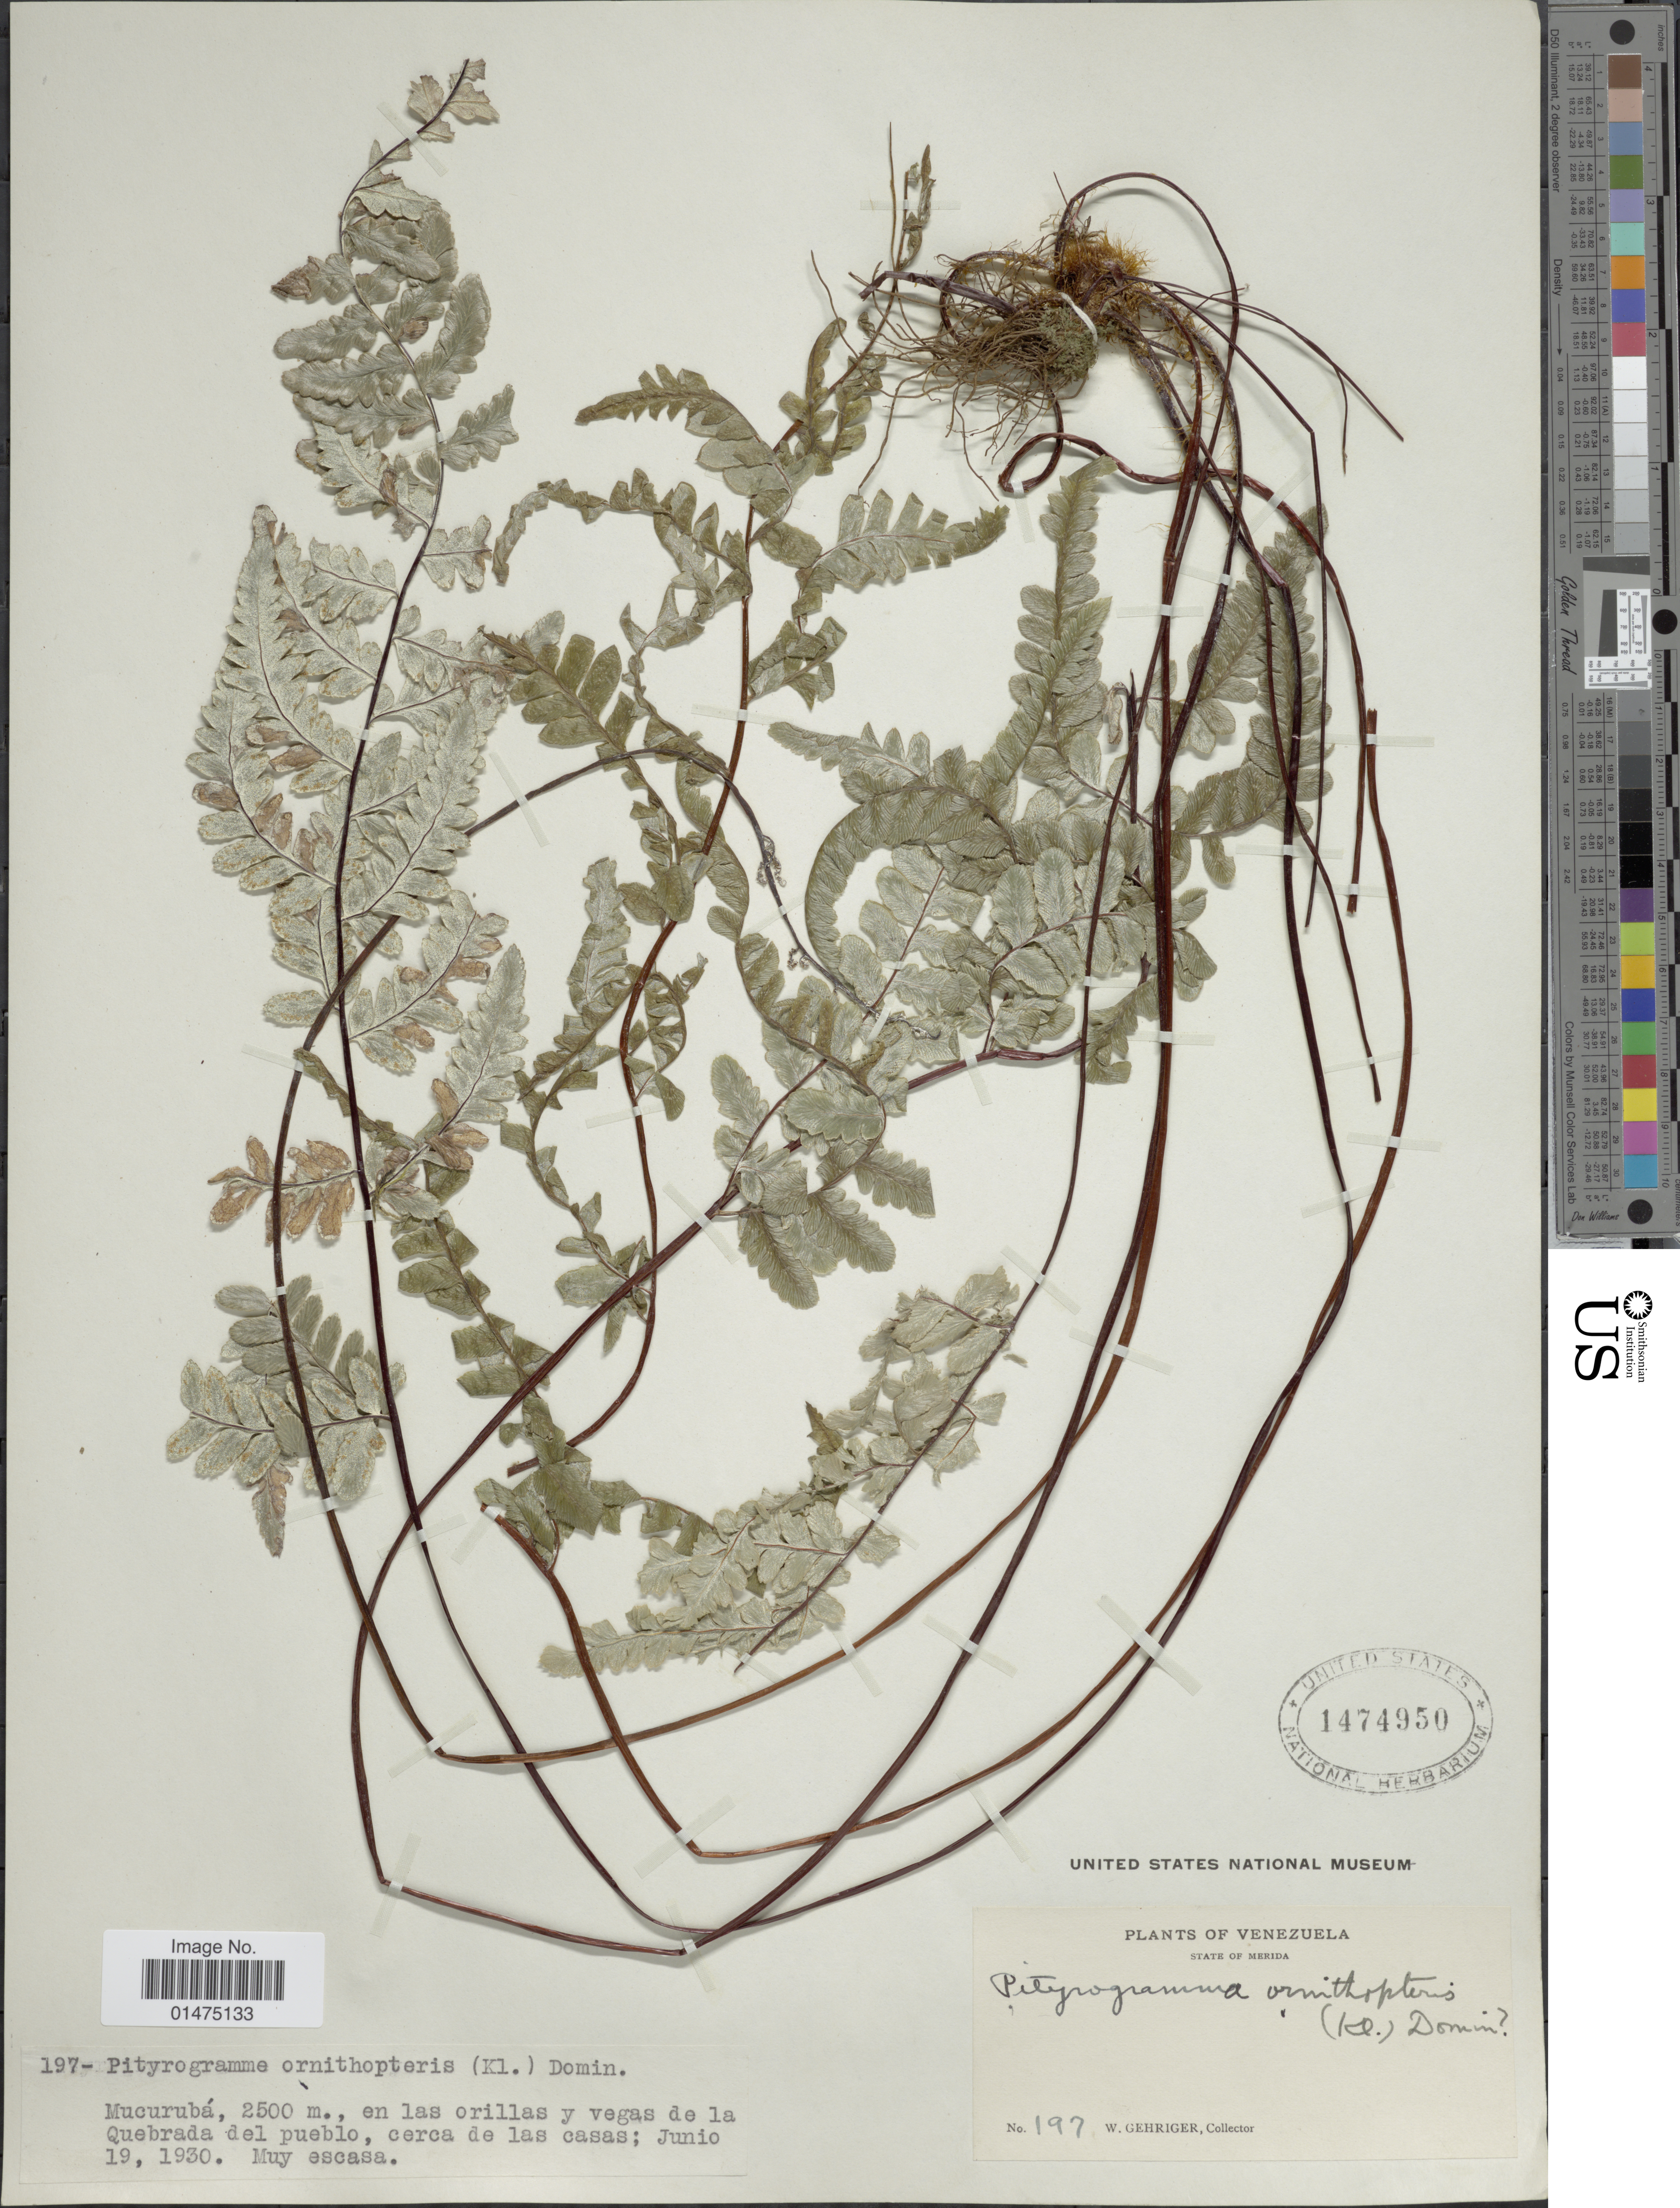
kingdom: Plantae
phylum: Tracheophyta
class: Polypodiopsida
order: Polypodiales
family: Pteridaceae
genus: Pityrogramma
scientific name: Pityrogramma tartarea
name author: (Cav.) Maxon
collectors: W. Gehriger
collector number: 197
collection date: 1930-06-19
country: Venezuela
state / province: Mérida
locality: Mucurubá, en las Orillas y vegas de la Quebrada del pueblo, cerca de las casas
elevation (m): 2500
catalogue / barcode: US 1474950